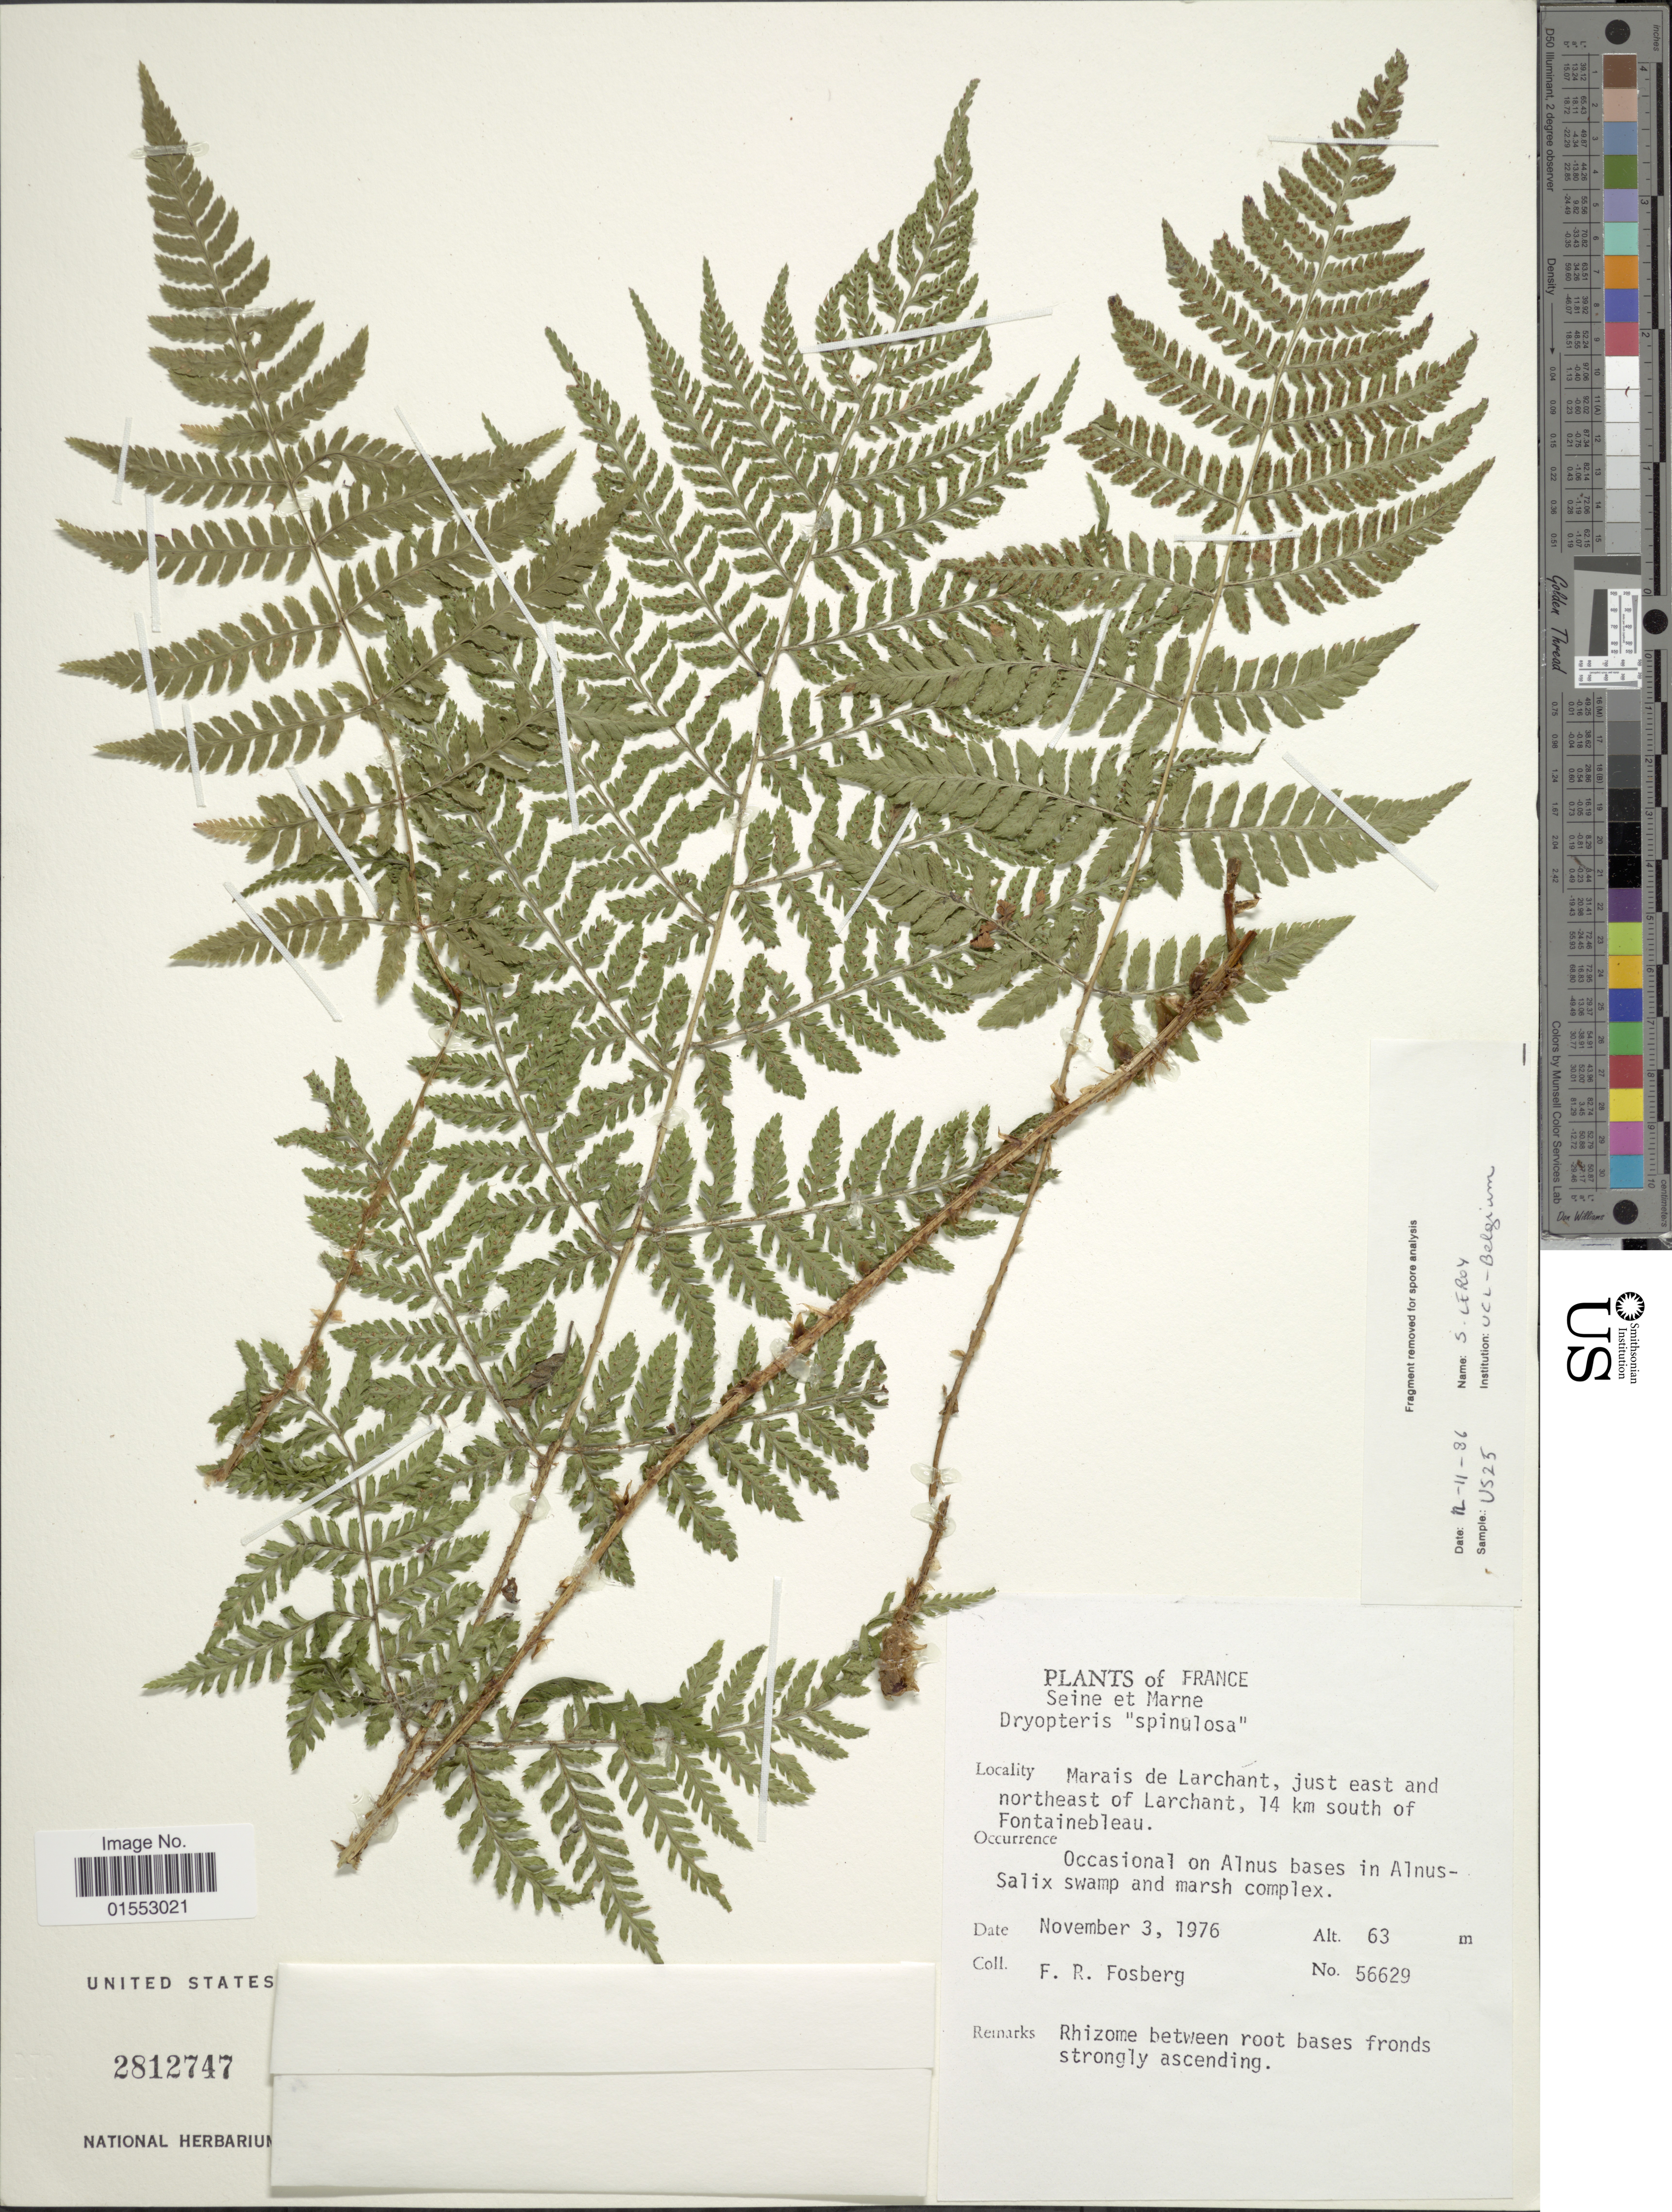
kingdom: Plantae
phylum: Tracheophyta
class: Polypodiopsida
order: Polypodiales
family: Dryopteridaceae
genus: Dryopteris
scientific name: Dryopteris carthusiana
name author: (Villars) H.P. Fuchs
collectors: F. R. Fosberg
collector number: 56629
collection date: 1976-11-03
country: France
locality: Seine et Marne. Marais de Larchant, just east and northeast of Larchant, 14 km south of Fontainebleau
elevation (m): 63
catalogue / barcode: US 2812747